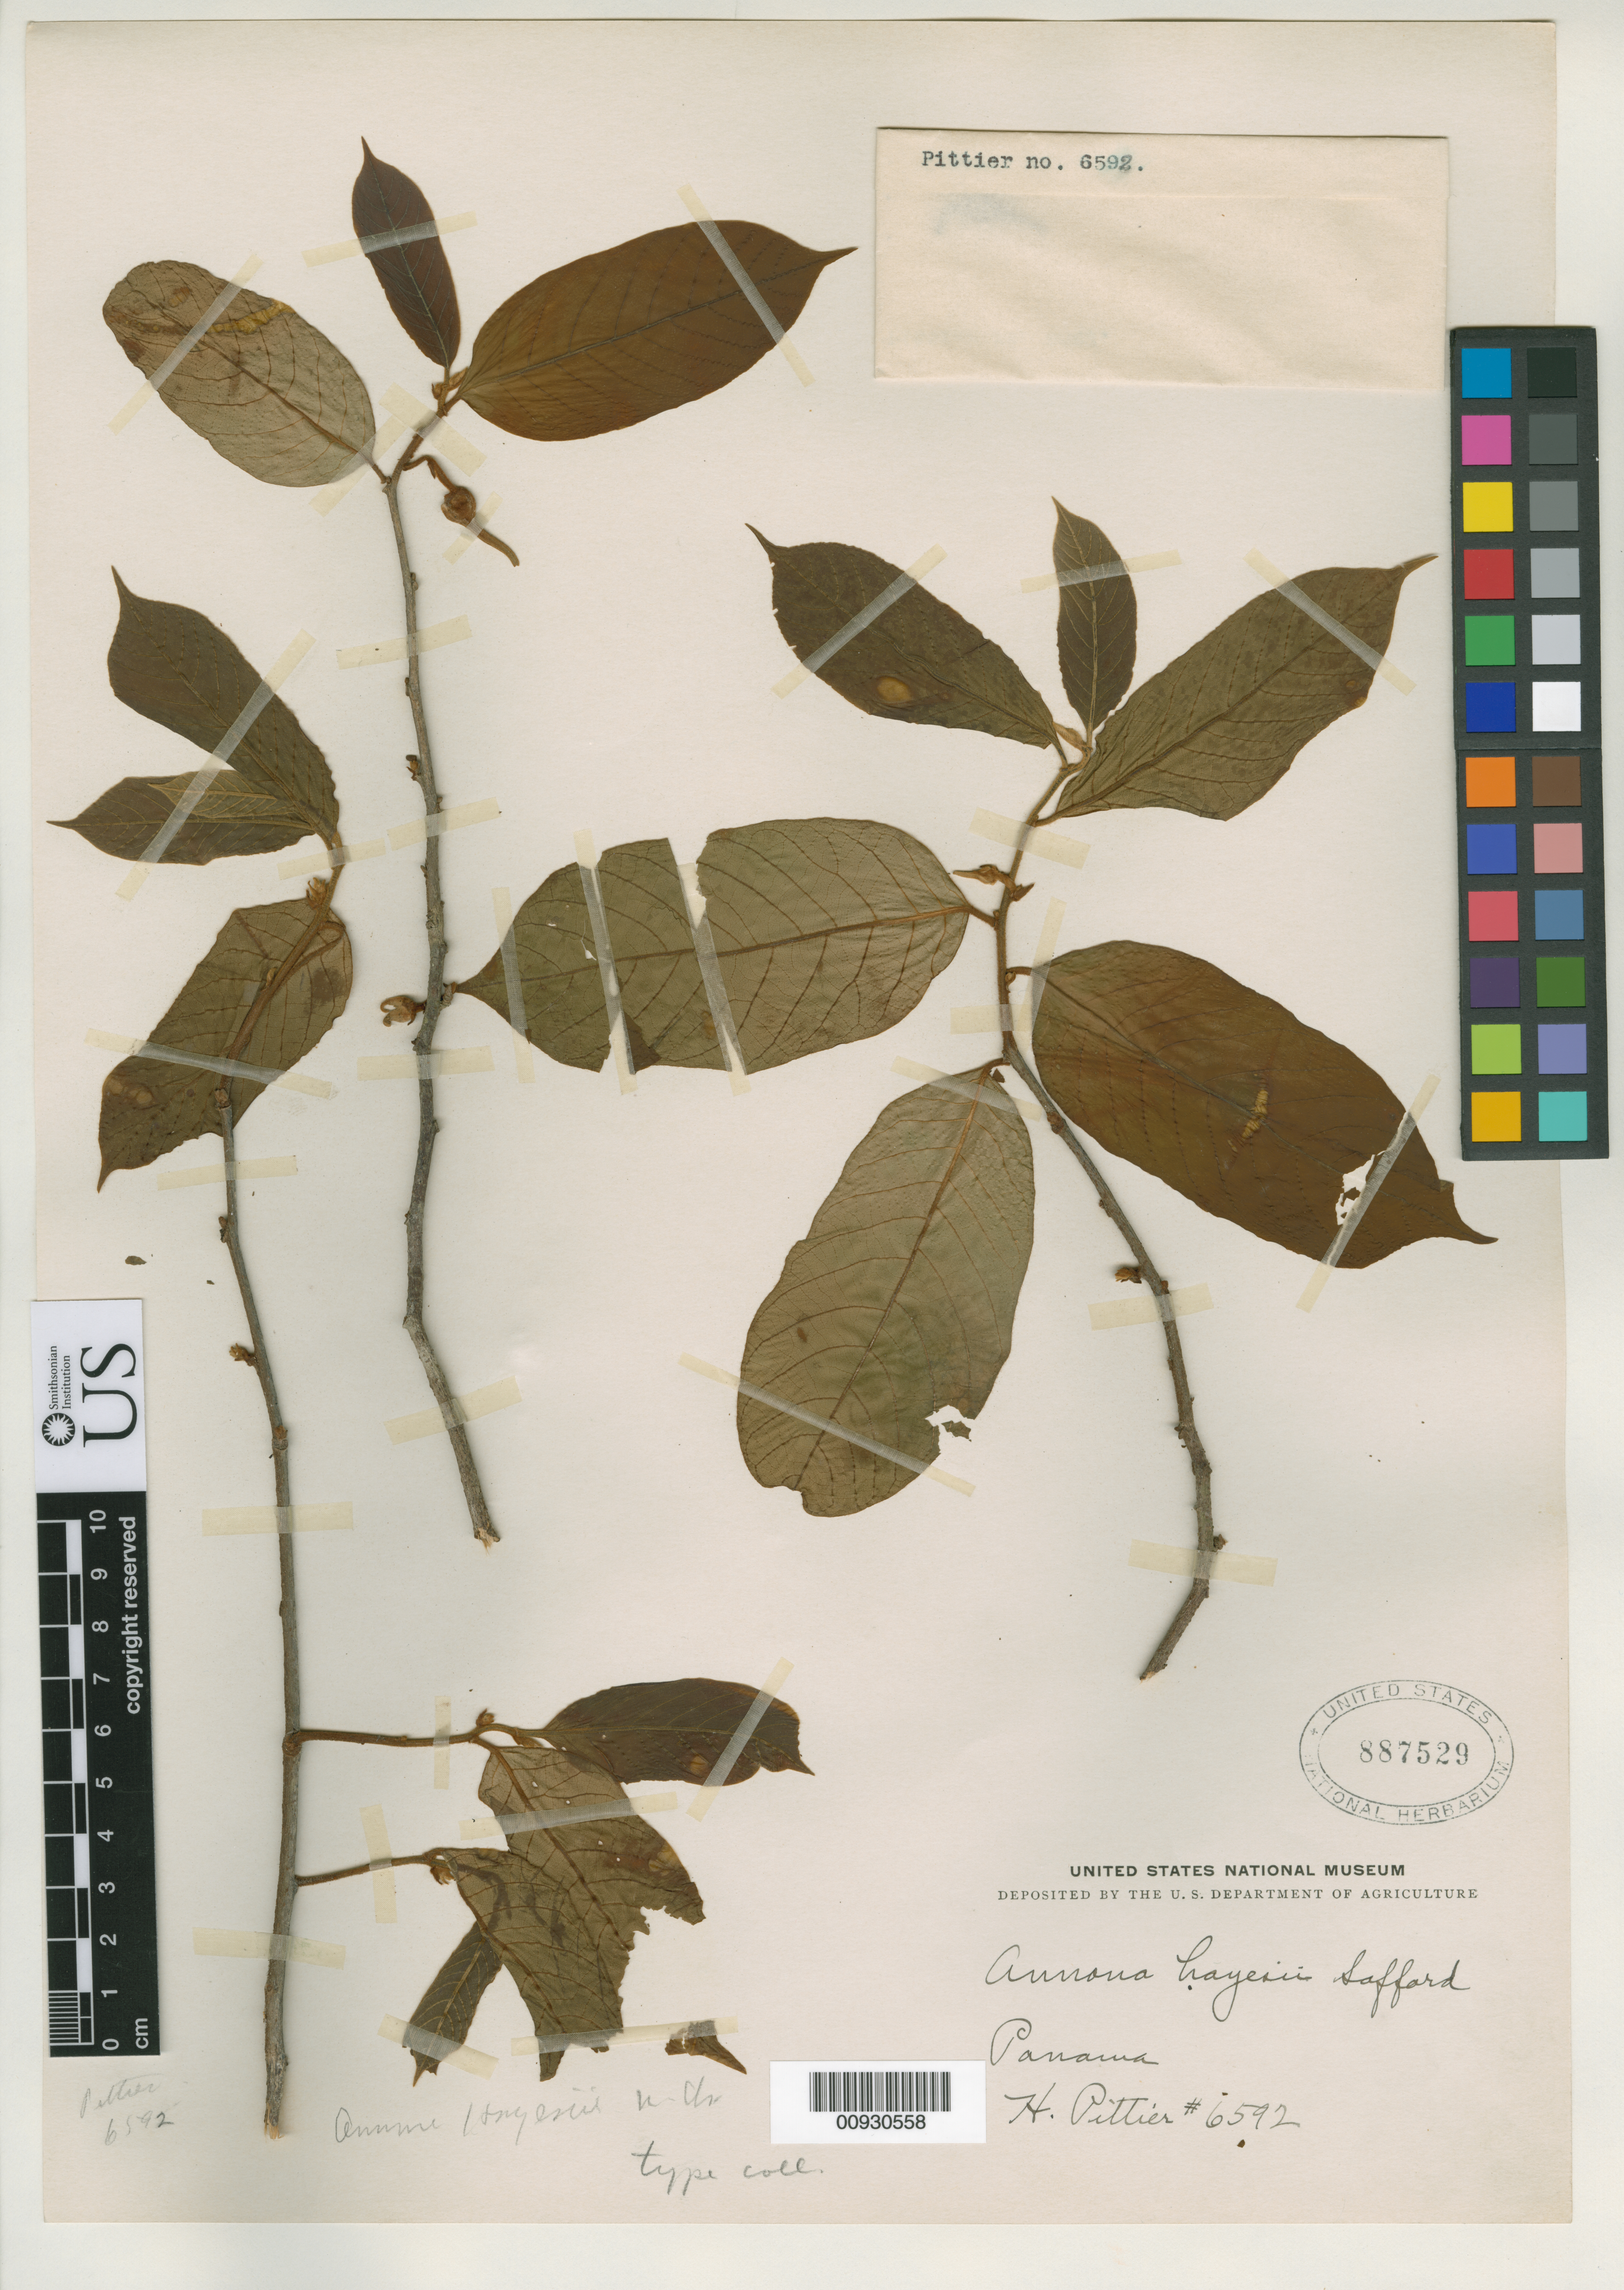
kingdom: Plantae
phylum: Tracheophyta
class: Magnoliopsida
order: Magnoliales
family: Annonaceae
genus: Annona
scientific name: Annona hayesii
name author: Saff. in Standl.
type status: Isotype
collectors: H. F. Pittier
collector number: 6592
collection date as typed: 22 Apr 1914 to 23 Apr 1914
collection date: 1914-04-22/1914-04-23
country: Panama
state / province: Darién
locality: Near Yaviza.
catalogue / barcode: US 887529